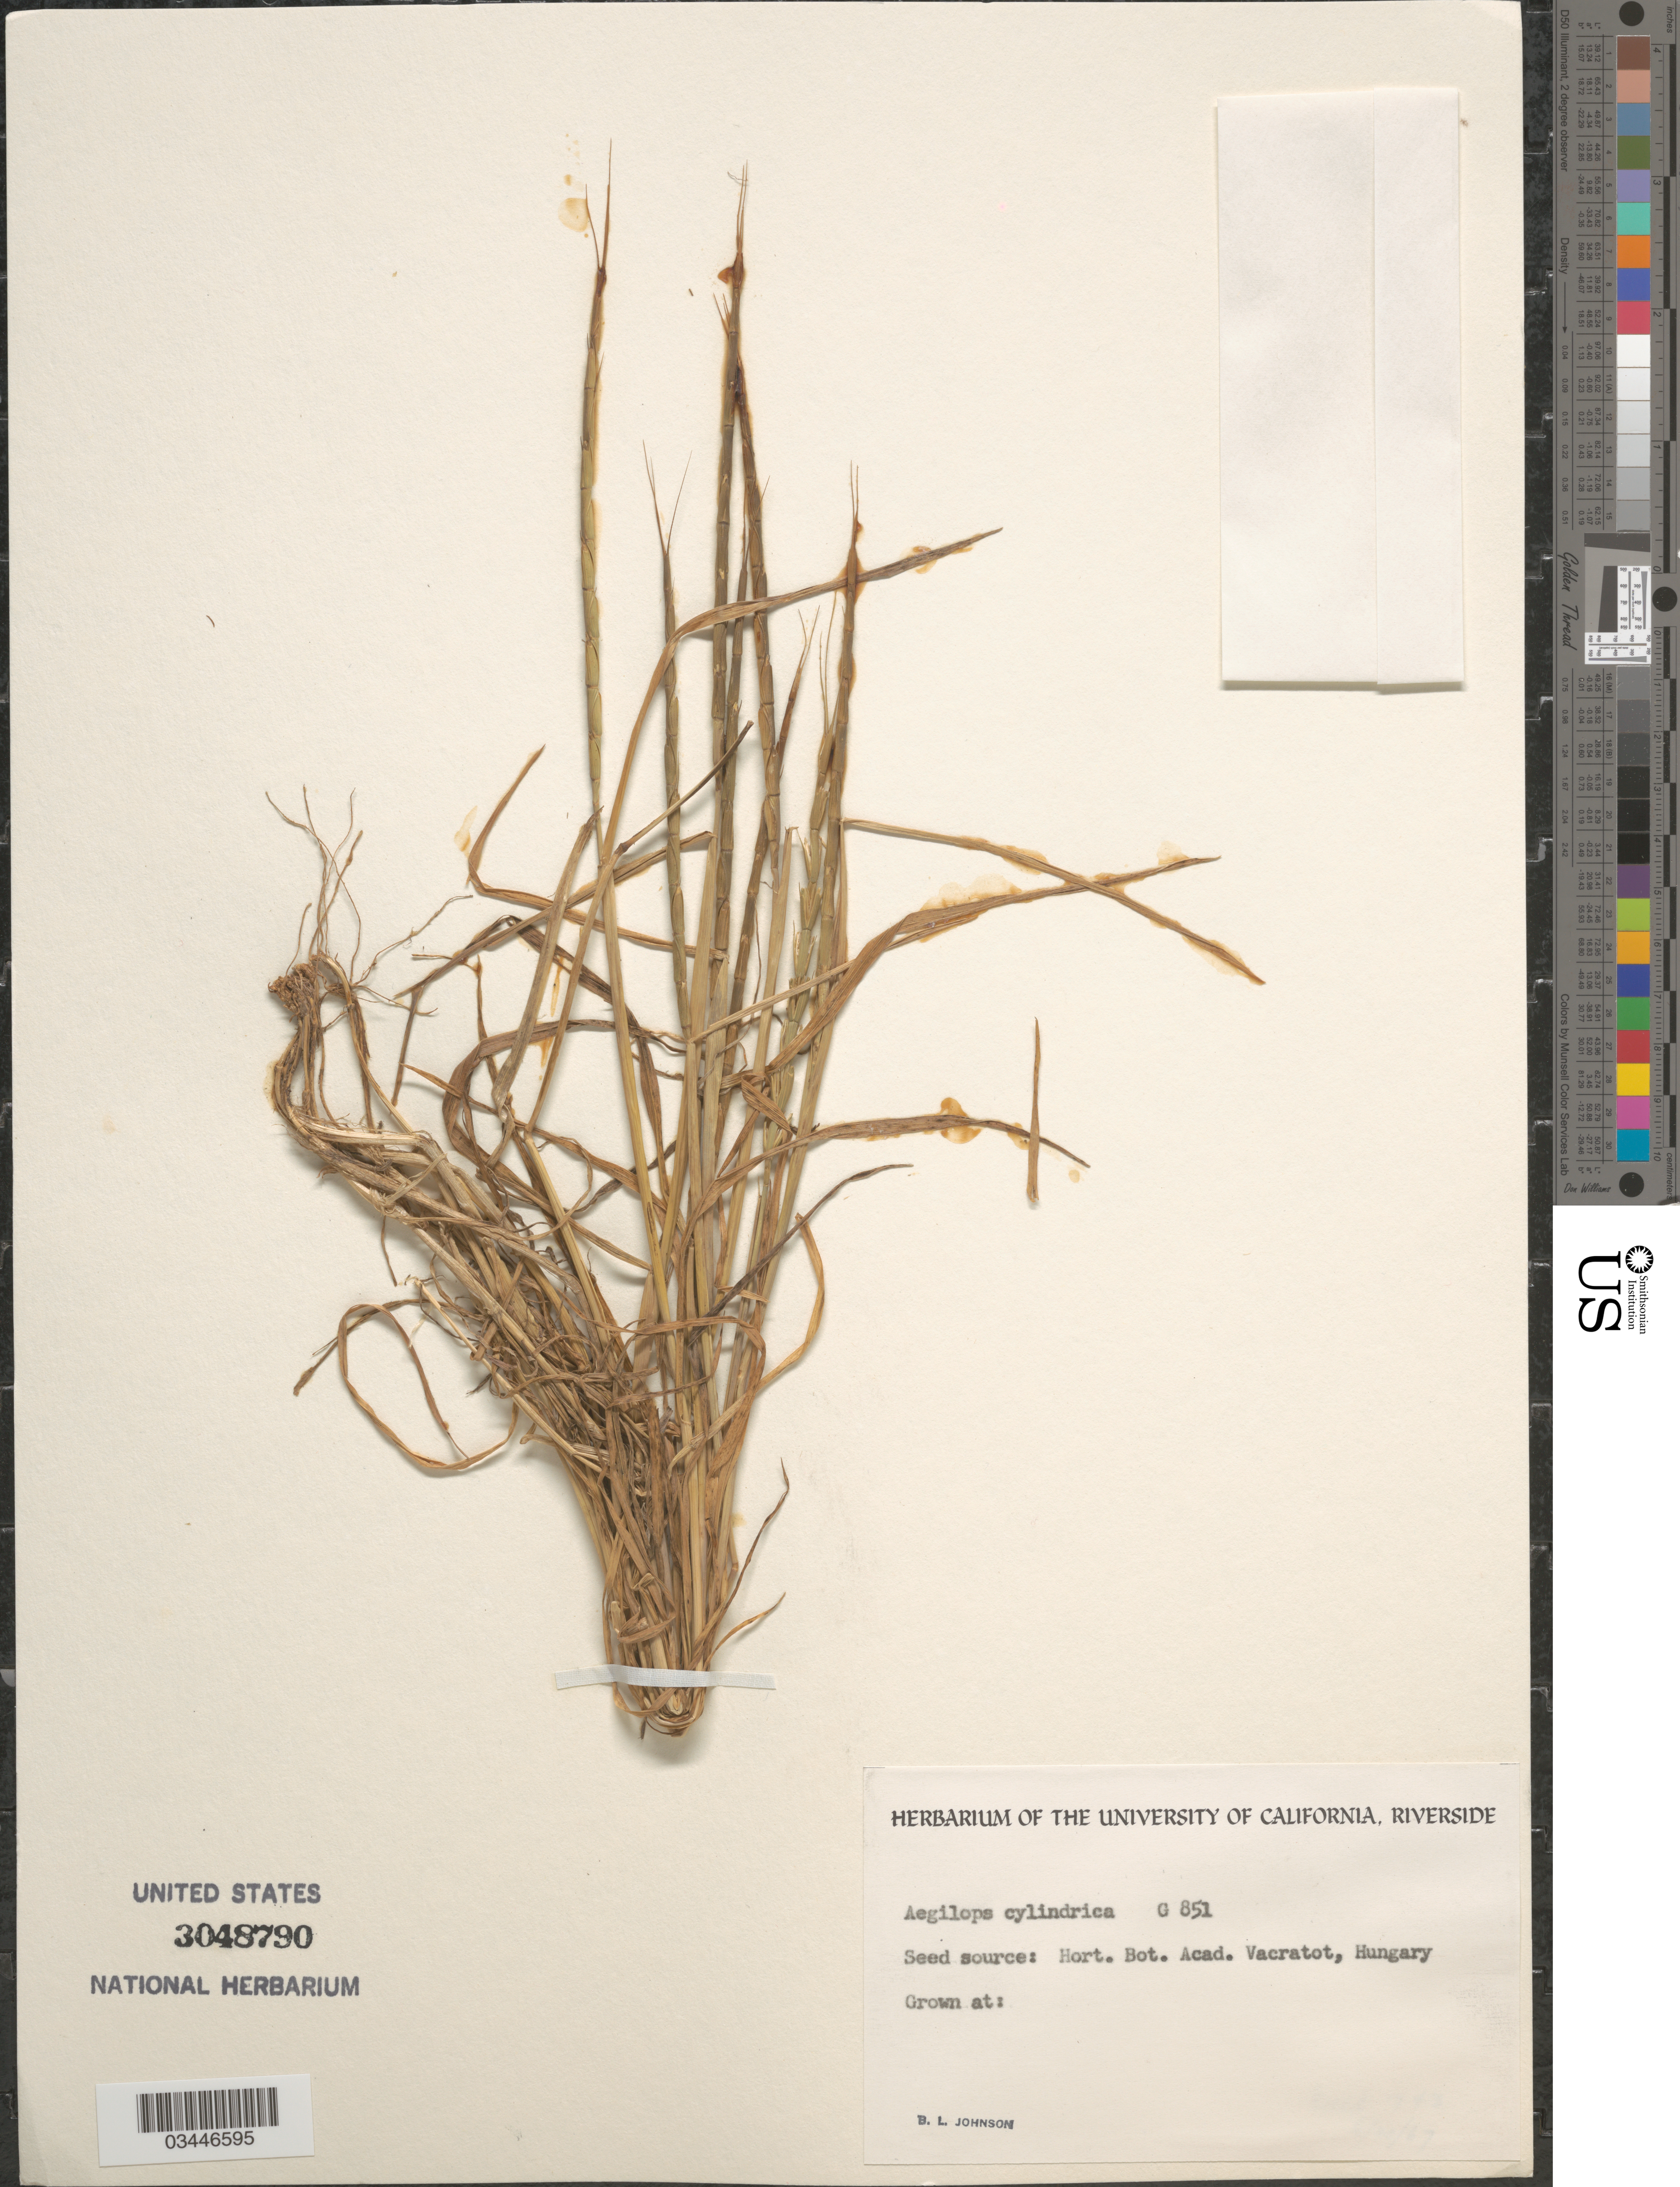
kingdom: Plantae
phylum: Tracheophyta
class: Liliopsida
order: Poales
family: Poaceae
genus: Aegilops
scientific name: Aegilops cylindrica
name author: Host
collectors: B. Johnson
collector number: G851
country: United States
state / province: California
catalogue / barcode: US 3048790